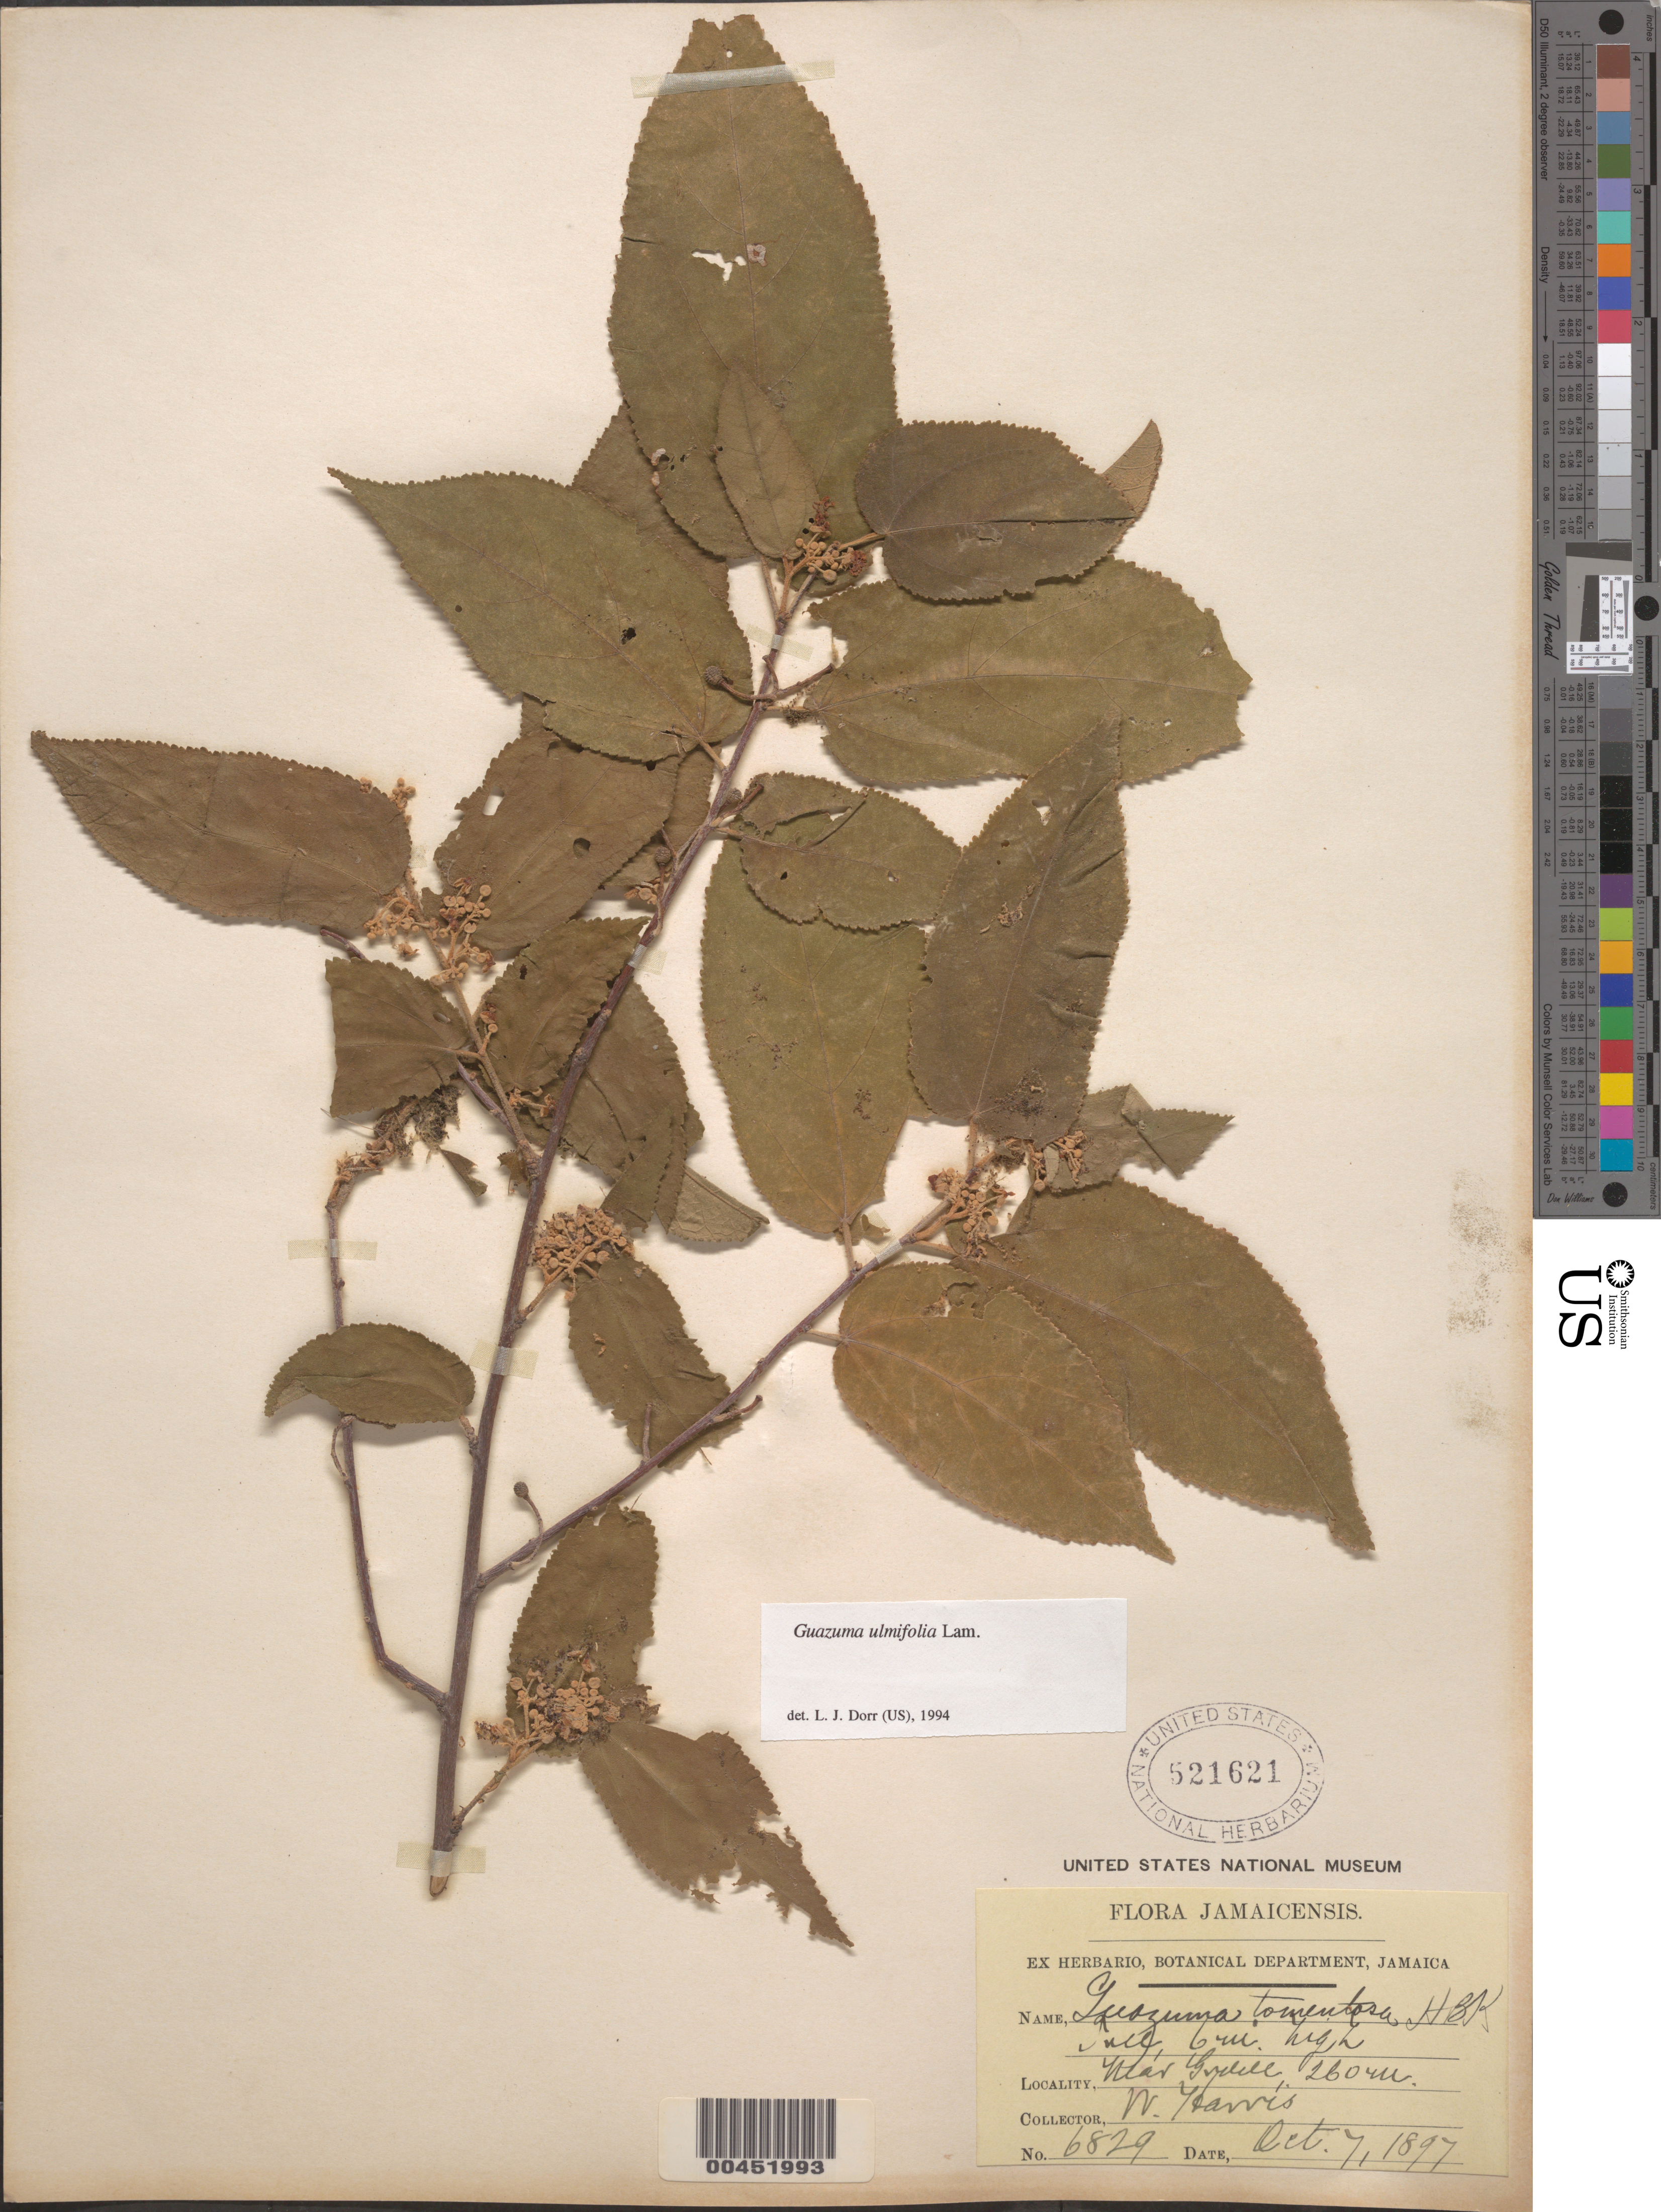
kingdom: Plantae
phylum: Tracheophyta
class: Magnoliopsida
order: Malvales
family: Malvaceae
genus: Guazuma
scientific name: Guazuma ulmifolia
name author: Lam.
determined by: Dorr, L. J., (BOT), Smithsonian Institution - National Museum of Natural History (UNITED STATES)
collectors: W. H. Harris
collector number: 6829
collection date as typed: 07 Oct 1897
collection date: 1897-10-07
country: Jamaica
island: Greater Antilles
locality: Near Gudell (?)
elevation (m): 260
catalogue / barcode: US 521621